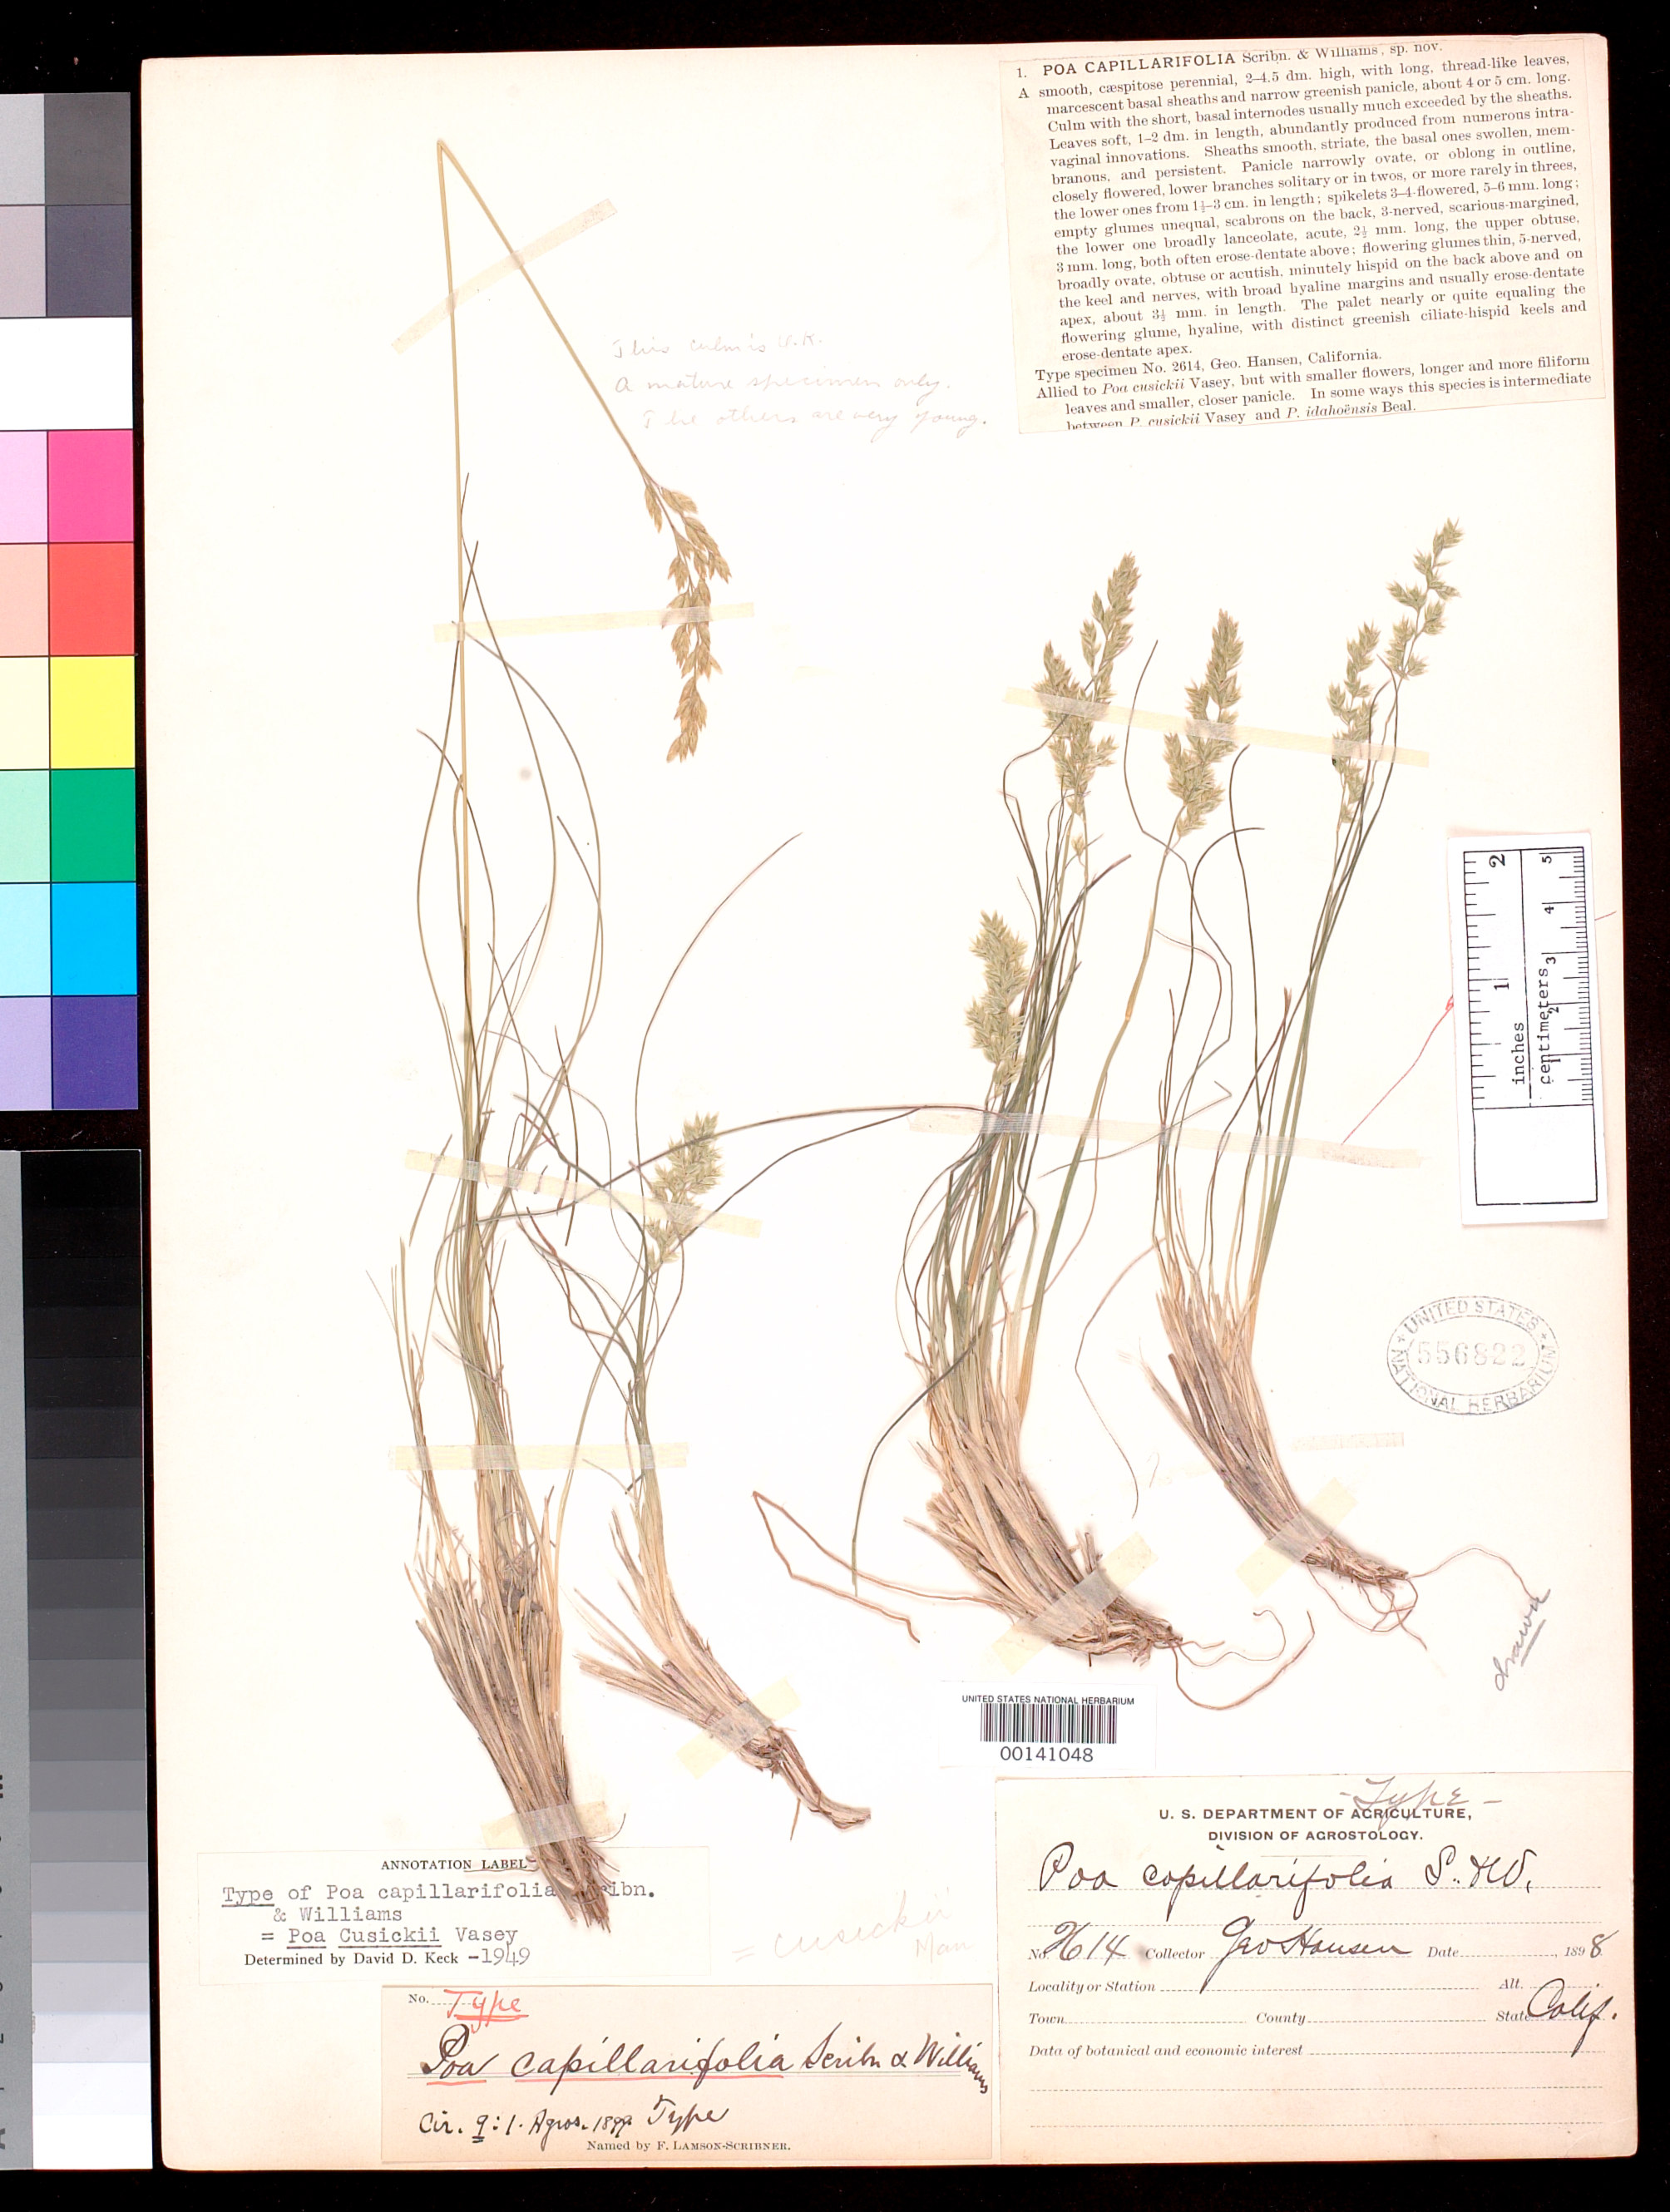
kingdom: Plantae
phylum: Tracheophyta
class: Liliopsida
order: Poales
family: Poaceae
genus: Poa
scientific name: Poa capillarifolia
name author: Scribn. & T.A. Williams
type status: Isotype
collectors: G. Hansen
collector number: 2614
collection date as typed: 1898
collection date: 1898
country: United States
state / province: California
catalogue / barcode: US 556822